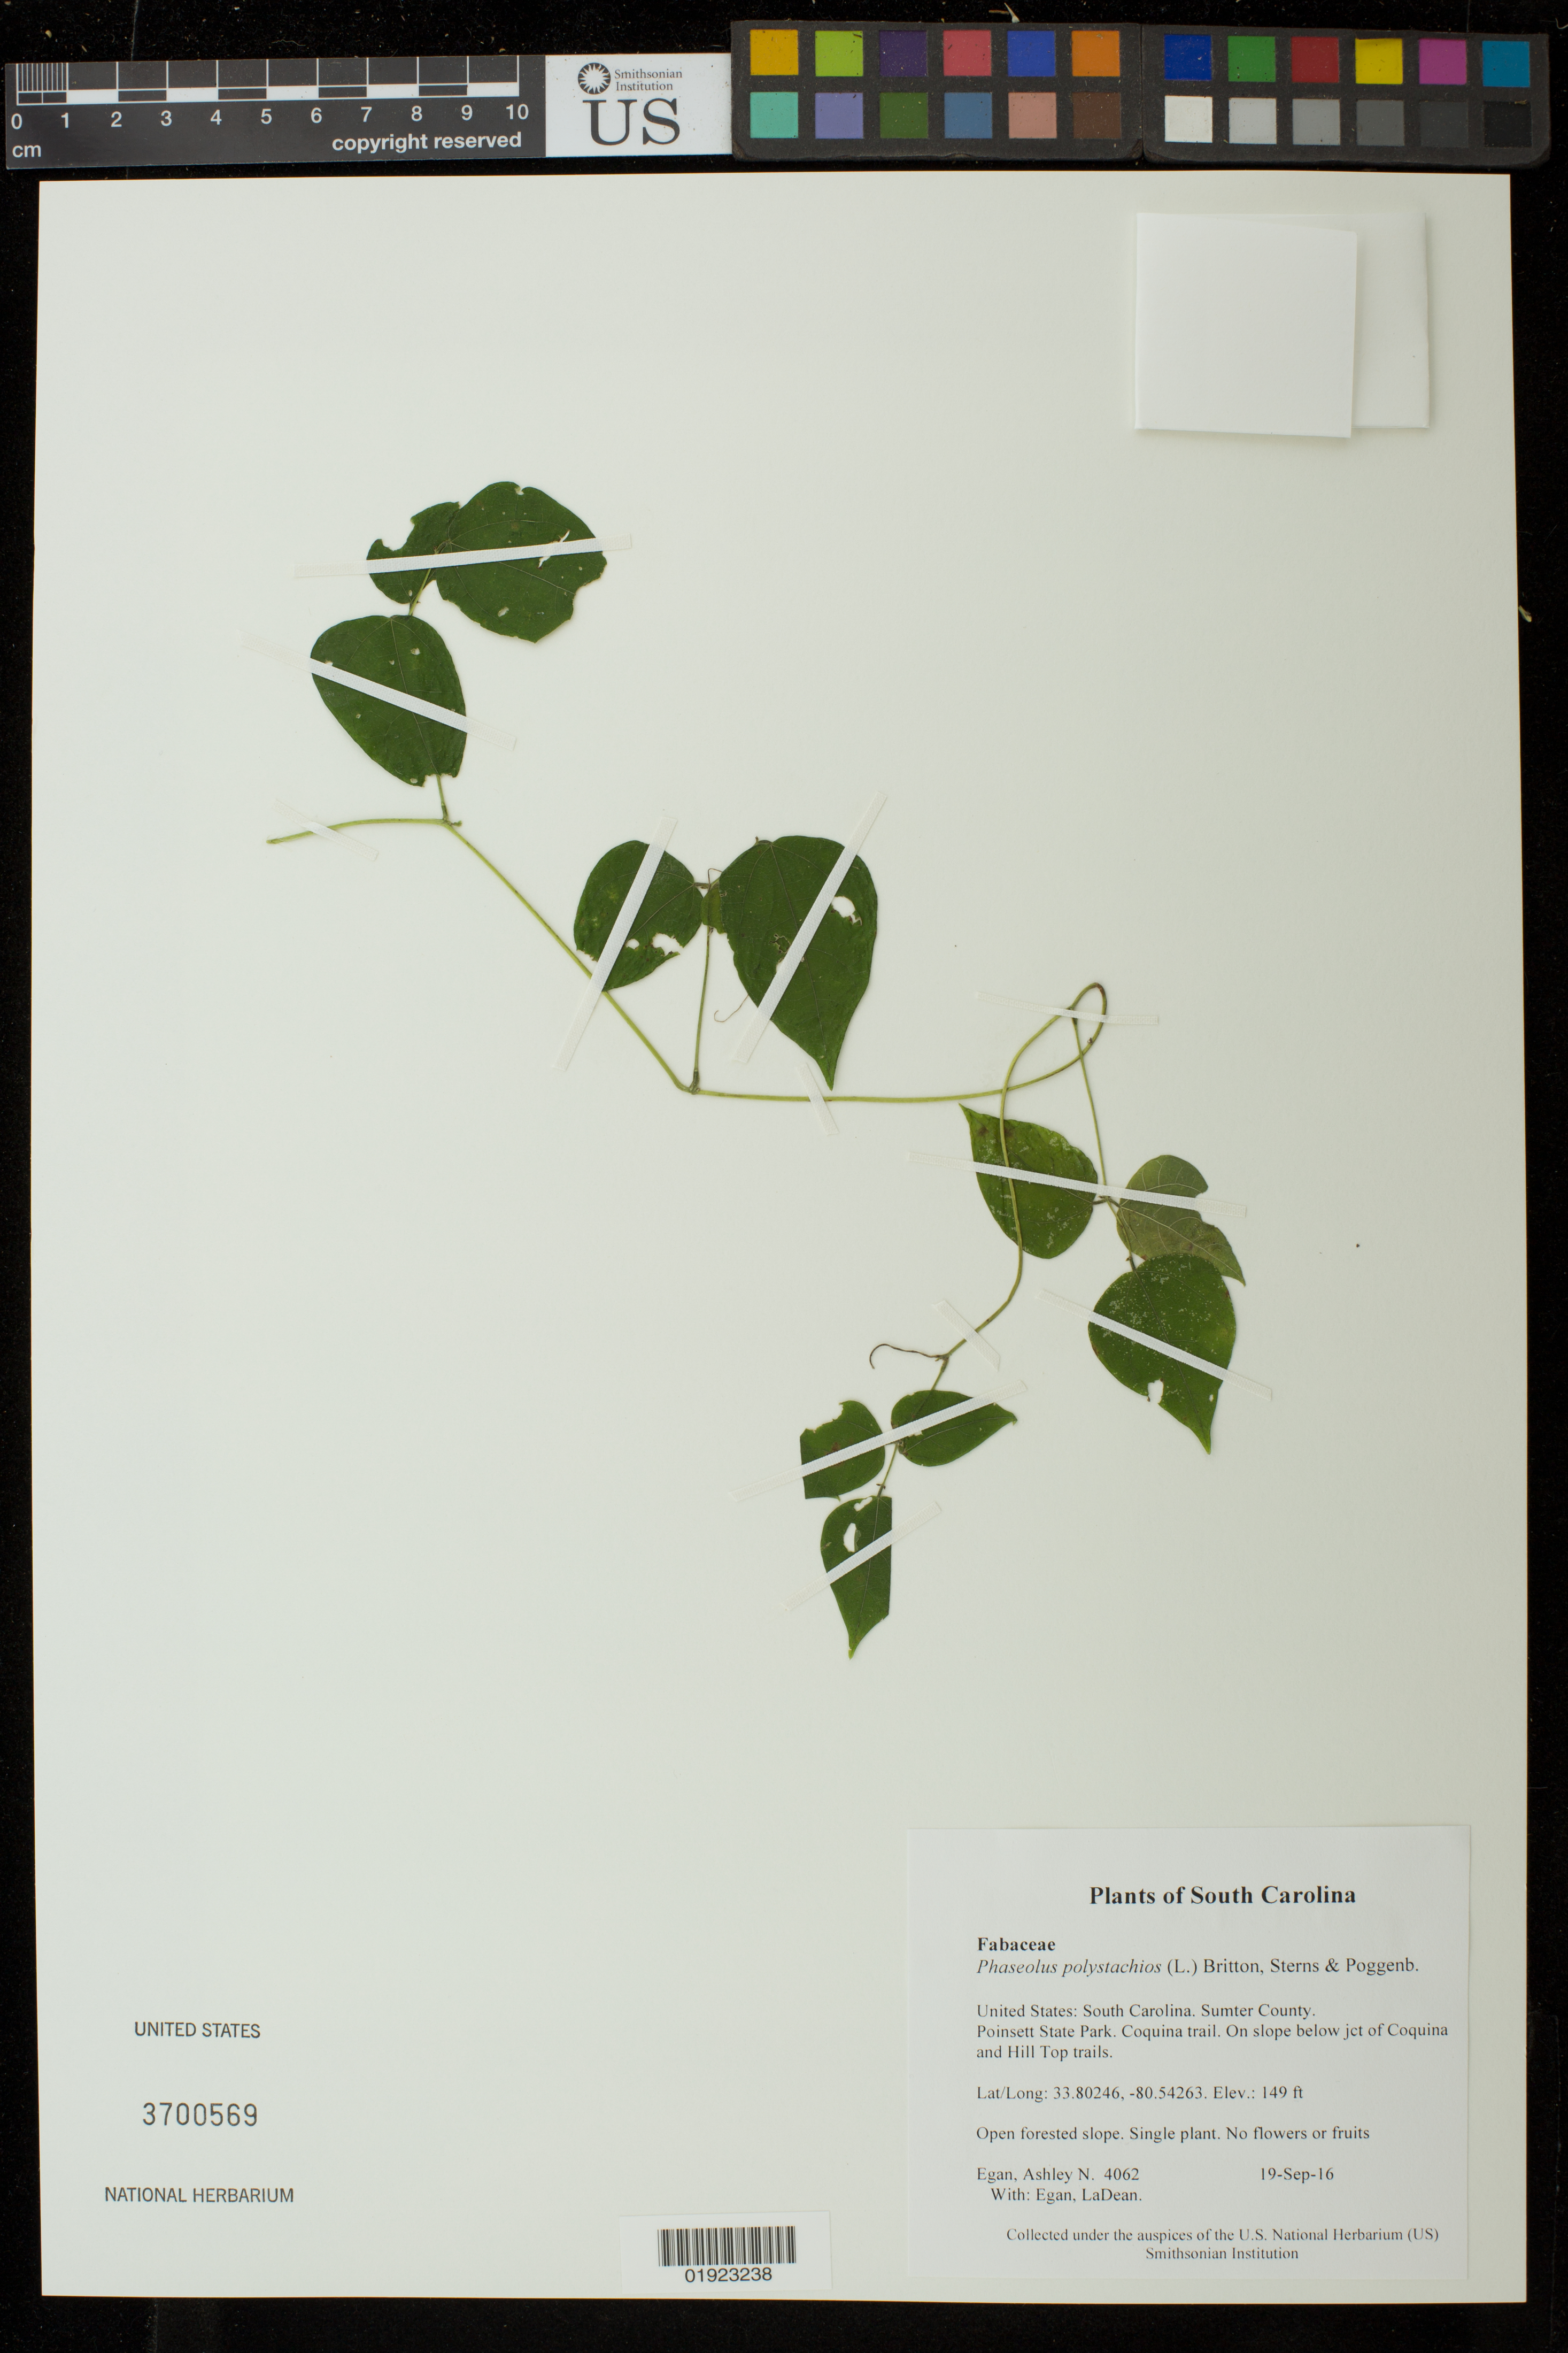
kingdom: Plantae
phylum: Tracheophyta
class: Magnoliopsida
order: Fabales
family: Fabaceae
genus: Phaseolus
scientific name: Phaseolus polystachios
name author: (L.) Britton, Stearns & Poggenb.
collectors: A. N. Egan & L. Egan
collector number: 4062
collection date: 2016-09-19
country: United States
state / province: South Carolina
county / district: Sumter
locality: Poinsett State Park. Coquina trail. On slope below jct of Coquina and Hill Top trails.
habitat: Open forested slope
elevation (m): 45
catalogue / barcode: US 3700569